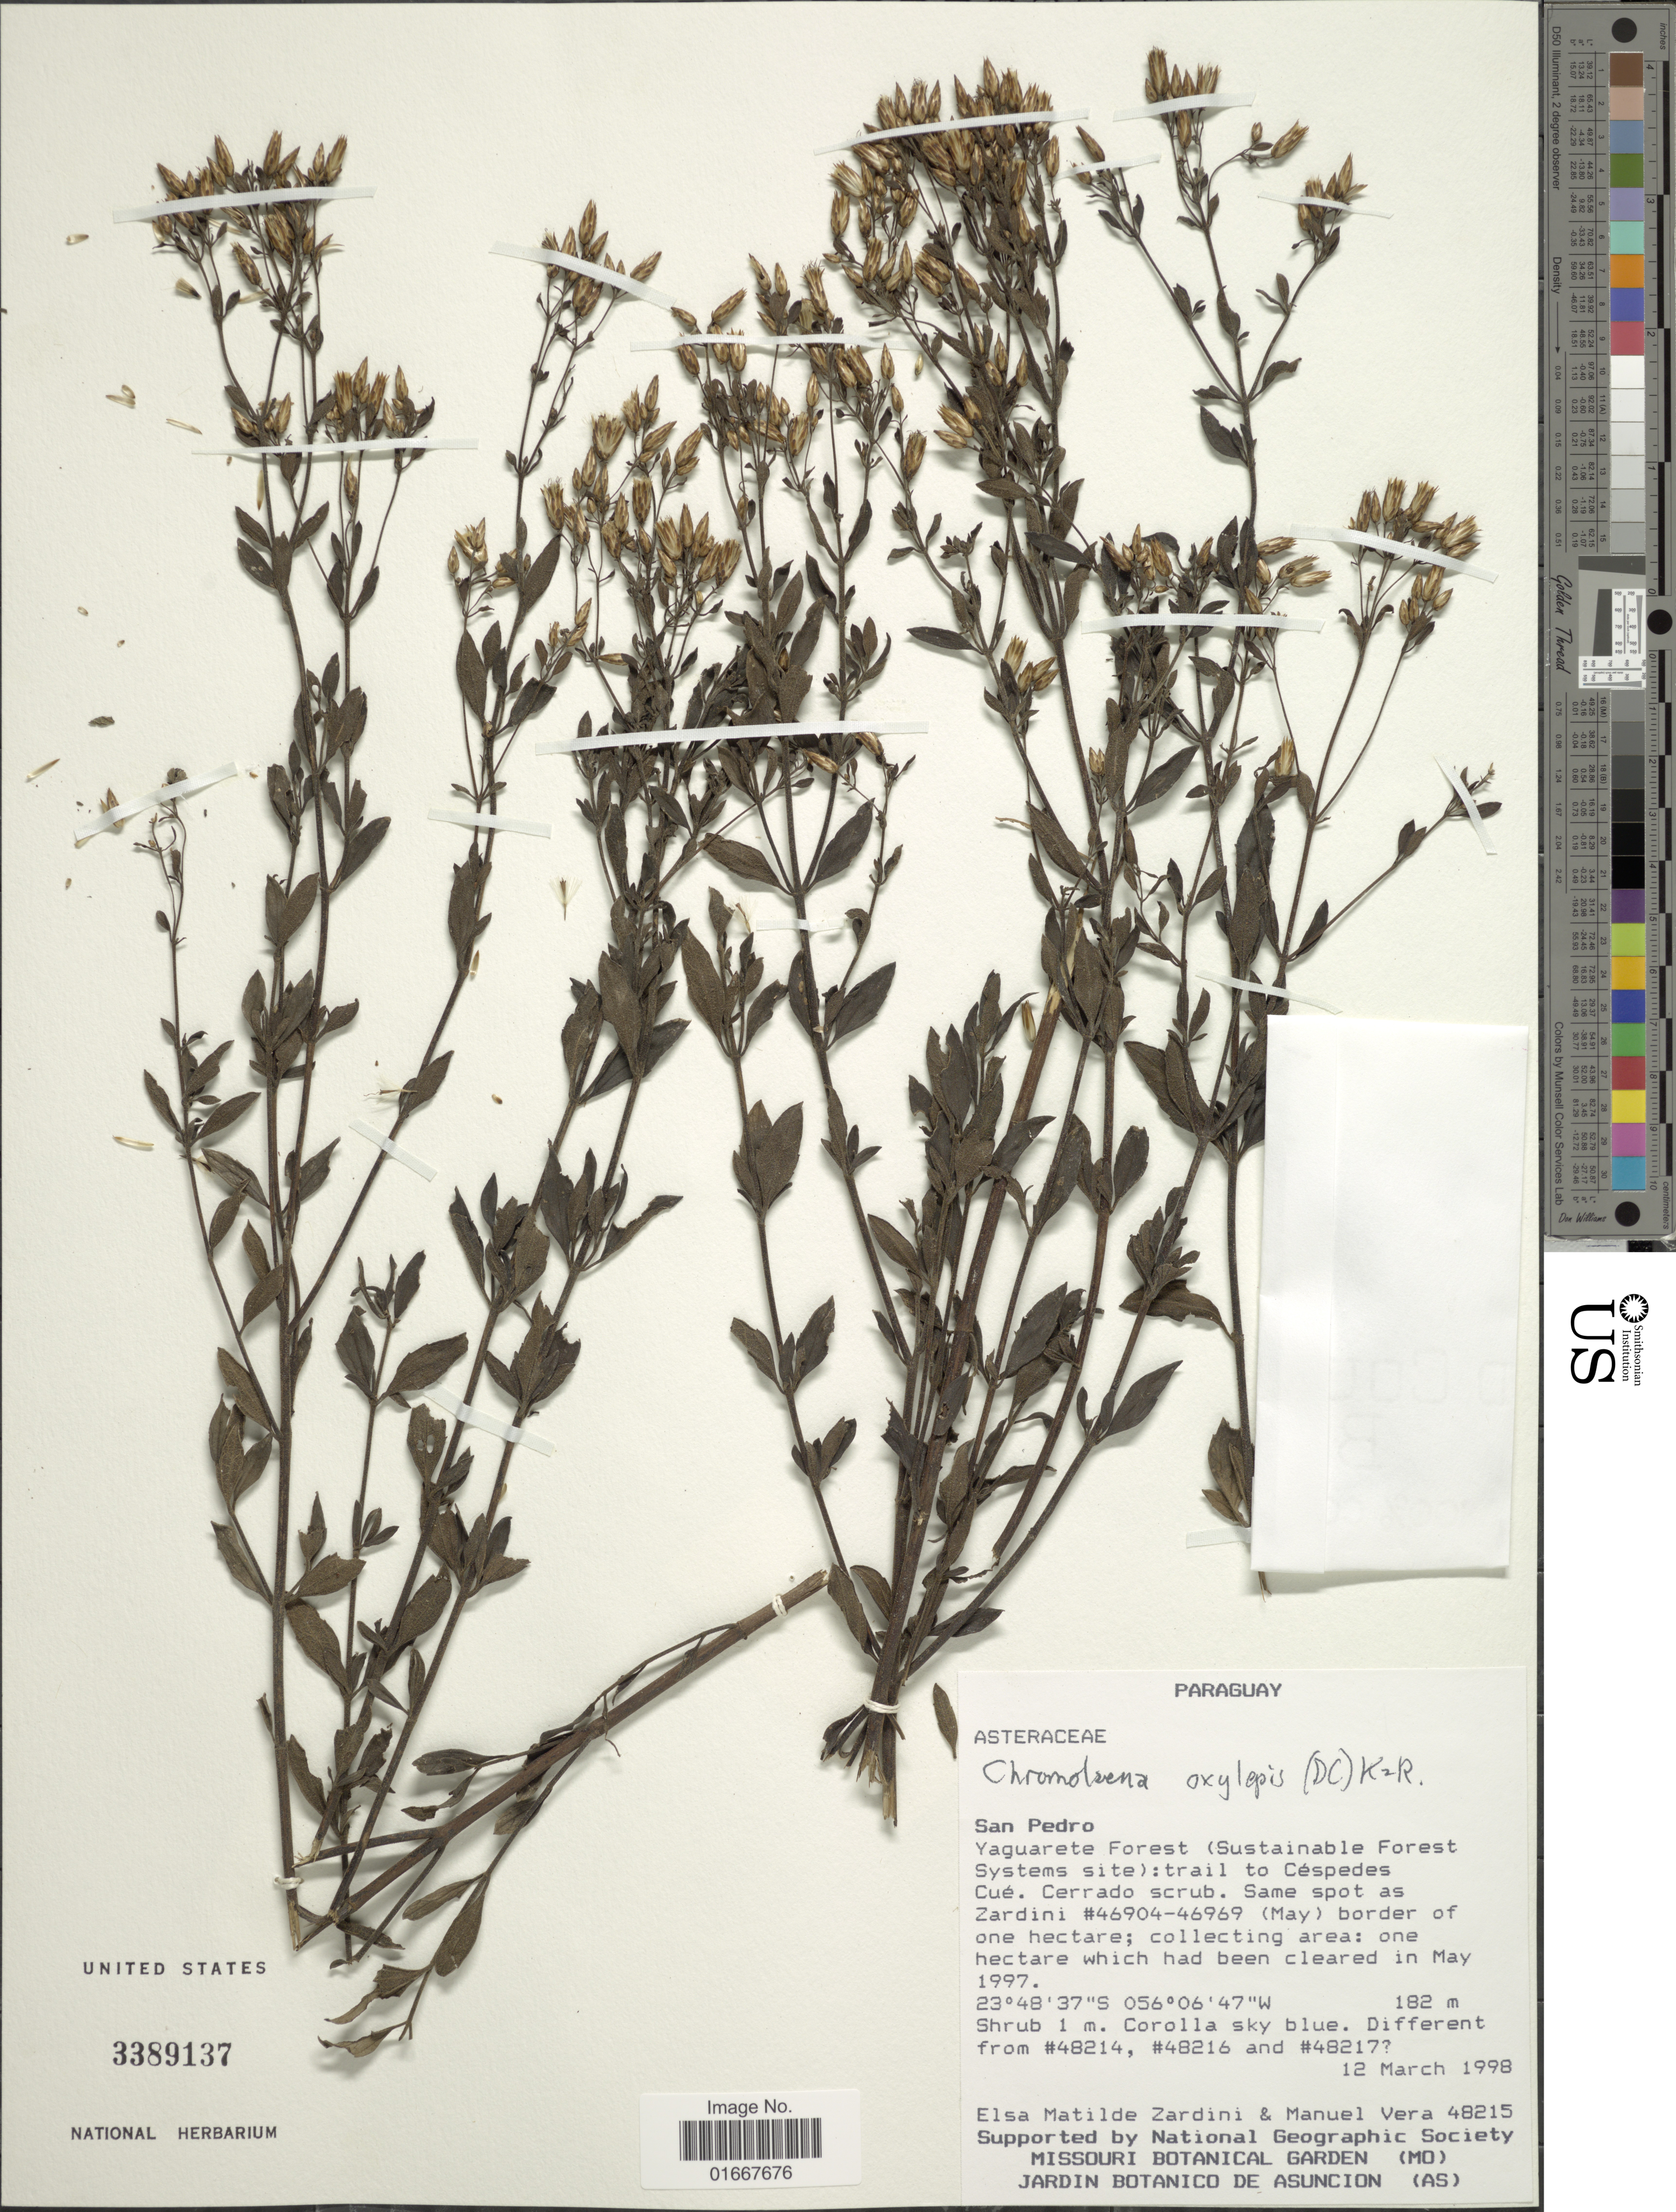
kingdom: Plantae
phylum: Tracheophyta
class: Magnoliopsida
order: Asterales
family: Asteraceae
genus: Chromolaena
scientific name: Chromolaena oxylepis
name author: (DC.) R.M. King & H. Rob.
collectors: E. M. Zardini & M. Vera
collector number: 48215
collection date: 1998-03-12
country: Paraguay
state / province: San Pedro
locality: Yaguarete Forest (Sustainable Forest Systems site): trail to Céspedes Cué. Cerrado scrub. Same spot as Zardini #46904-46969 (May) border of one hectare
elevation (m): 182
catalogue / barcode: US 3389137